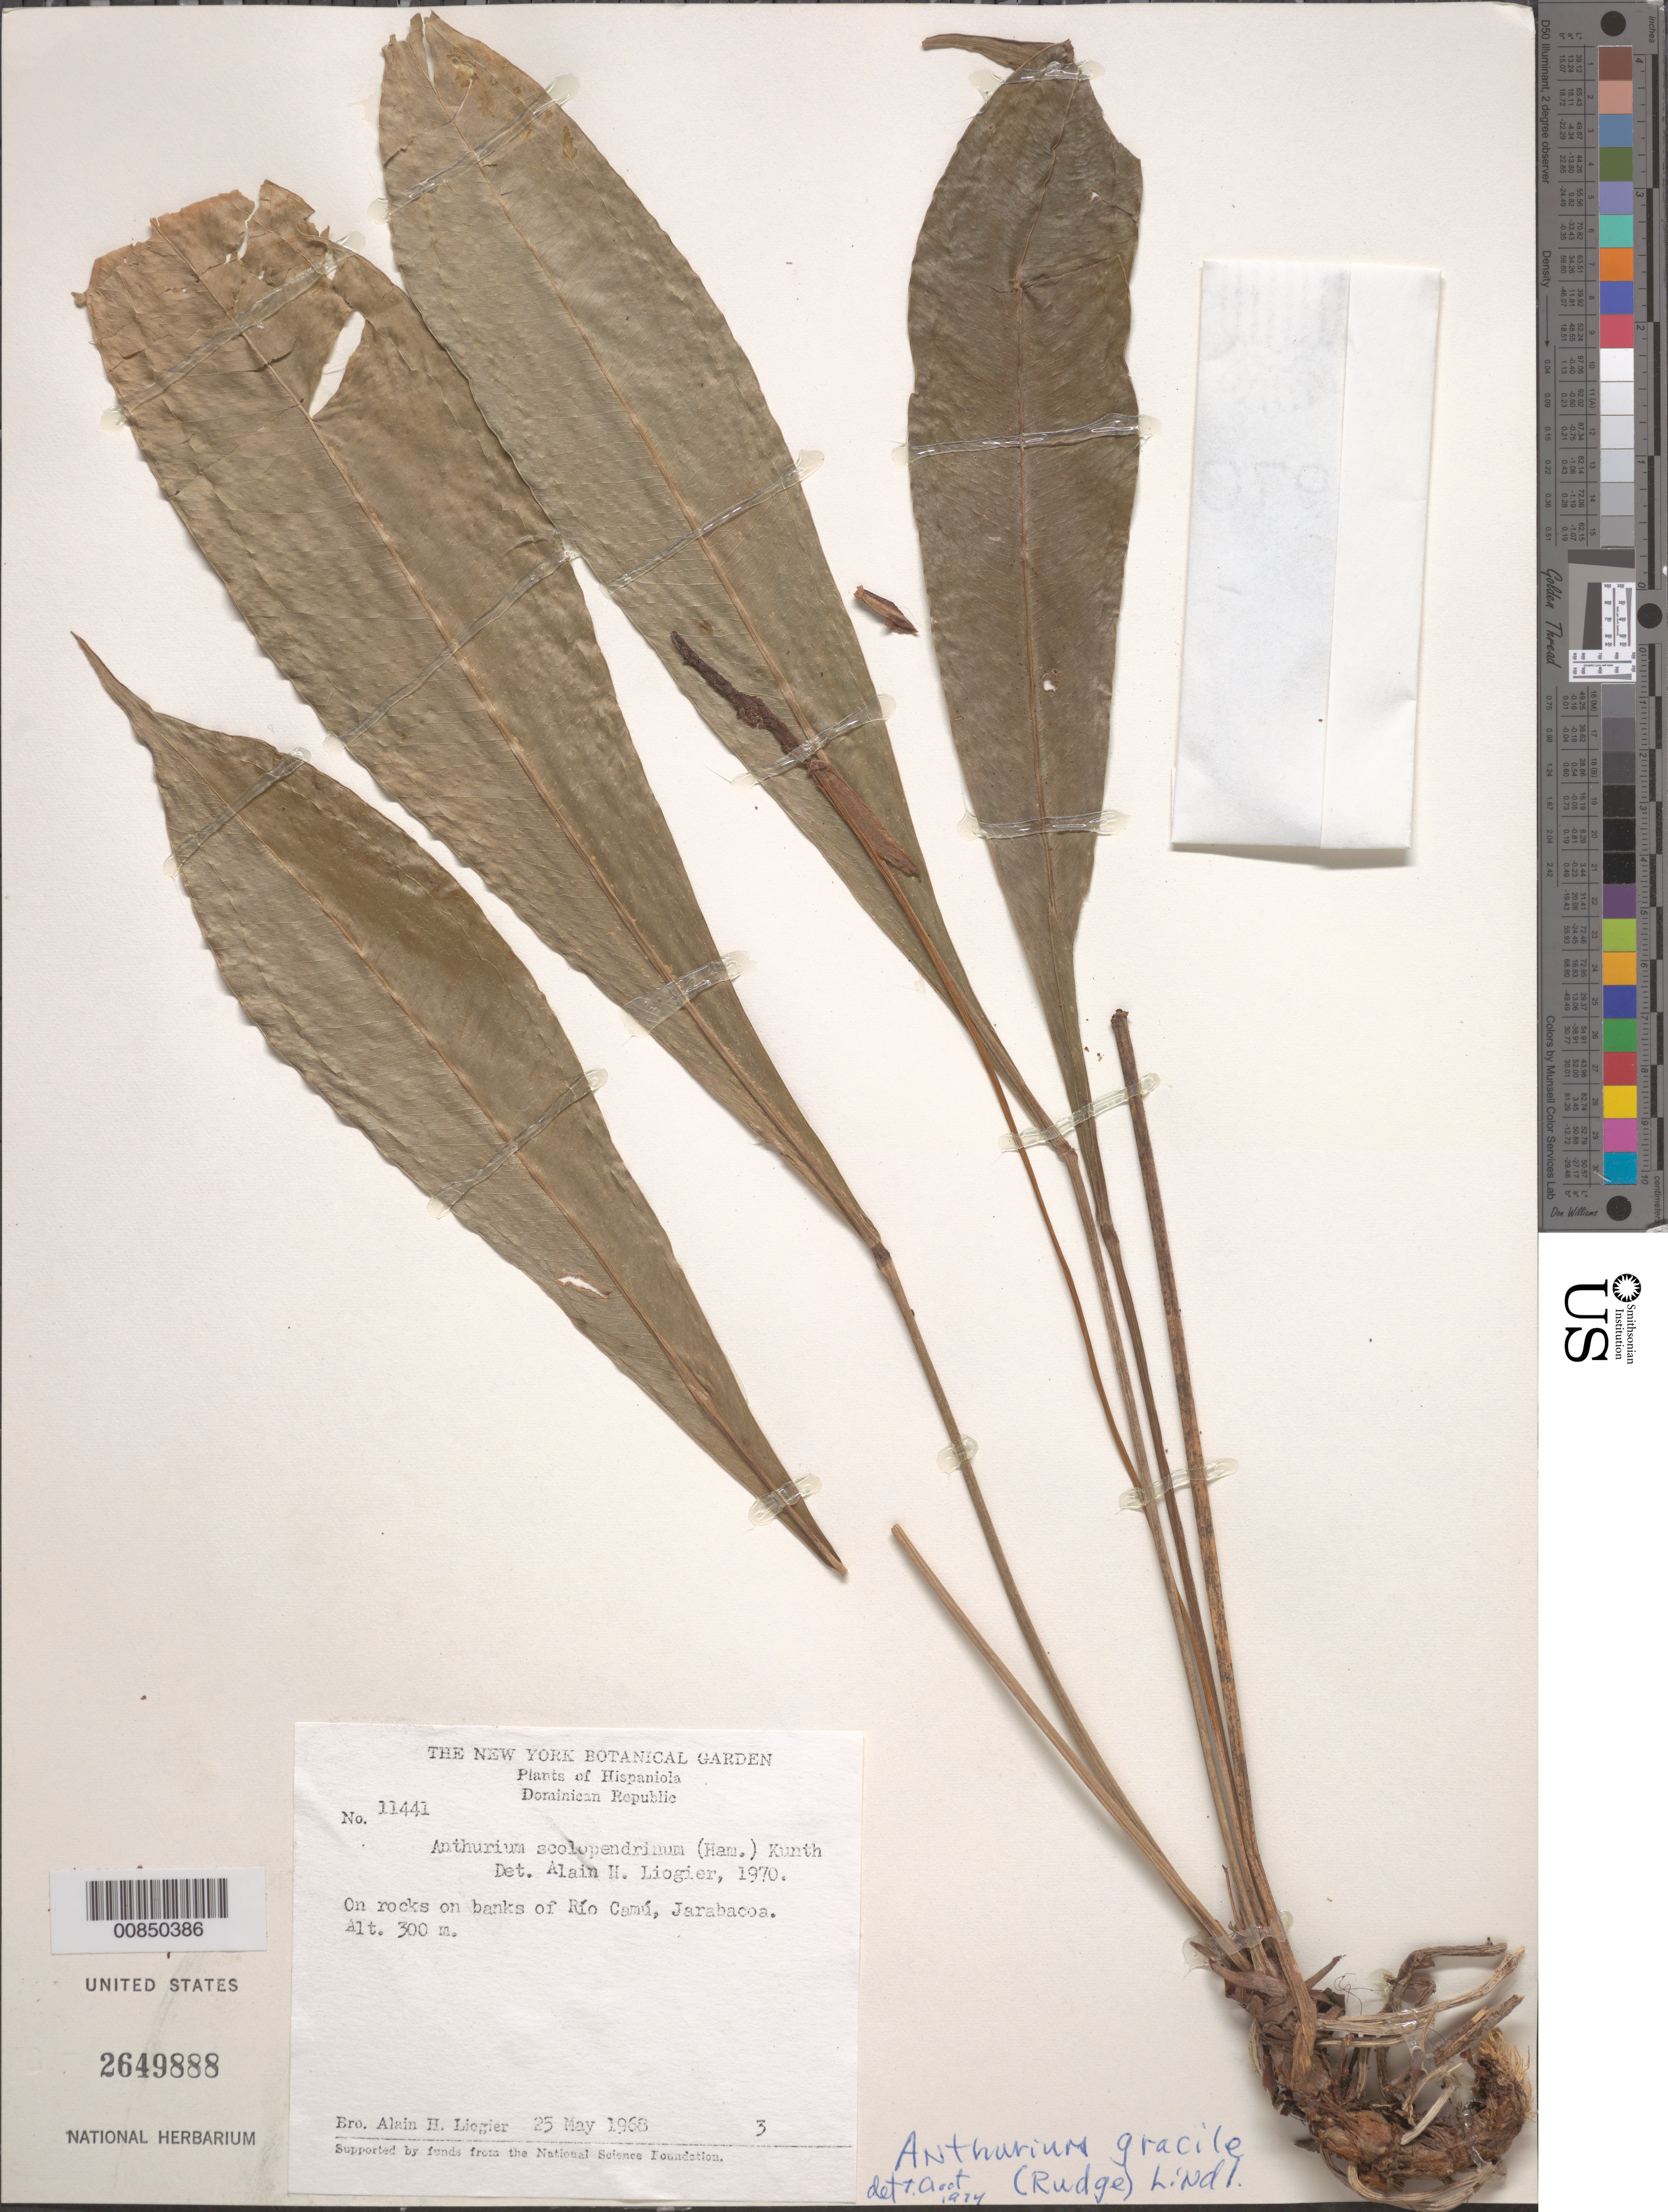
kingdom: Plantae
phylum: Tracheophyta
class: Liliopsida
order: Alismatales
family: Araceae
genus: Anthurium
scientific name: Anthurium gracile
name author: (Rudge) Schott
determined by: Croat, Thomas B., Missouri Botanical Garden (MO)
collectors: A. H. Liogier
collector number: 11441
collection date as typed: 25 May 1968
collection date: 1968-05-25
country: Dominican Republic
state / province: La Vega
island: Hispaniola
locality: Río Camú, Jarabacoa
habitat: On rocks on river banks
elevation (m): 300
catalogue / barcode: US 2649888